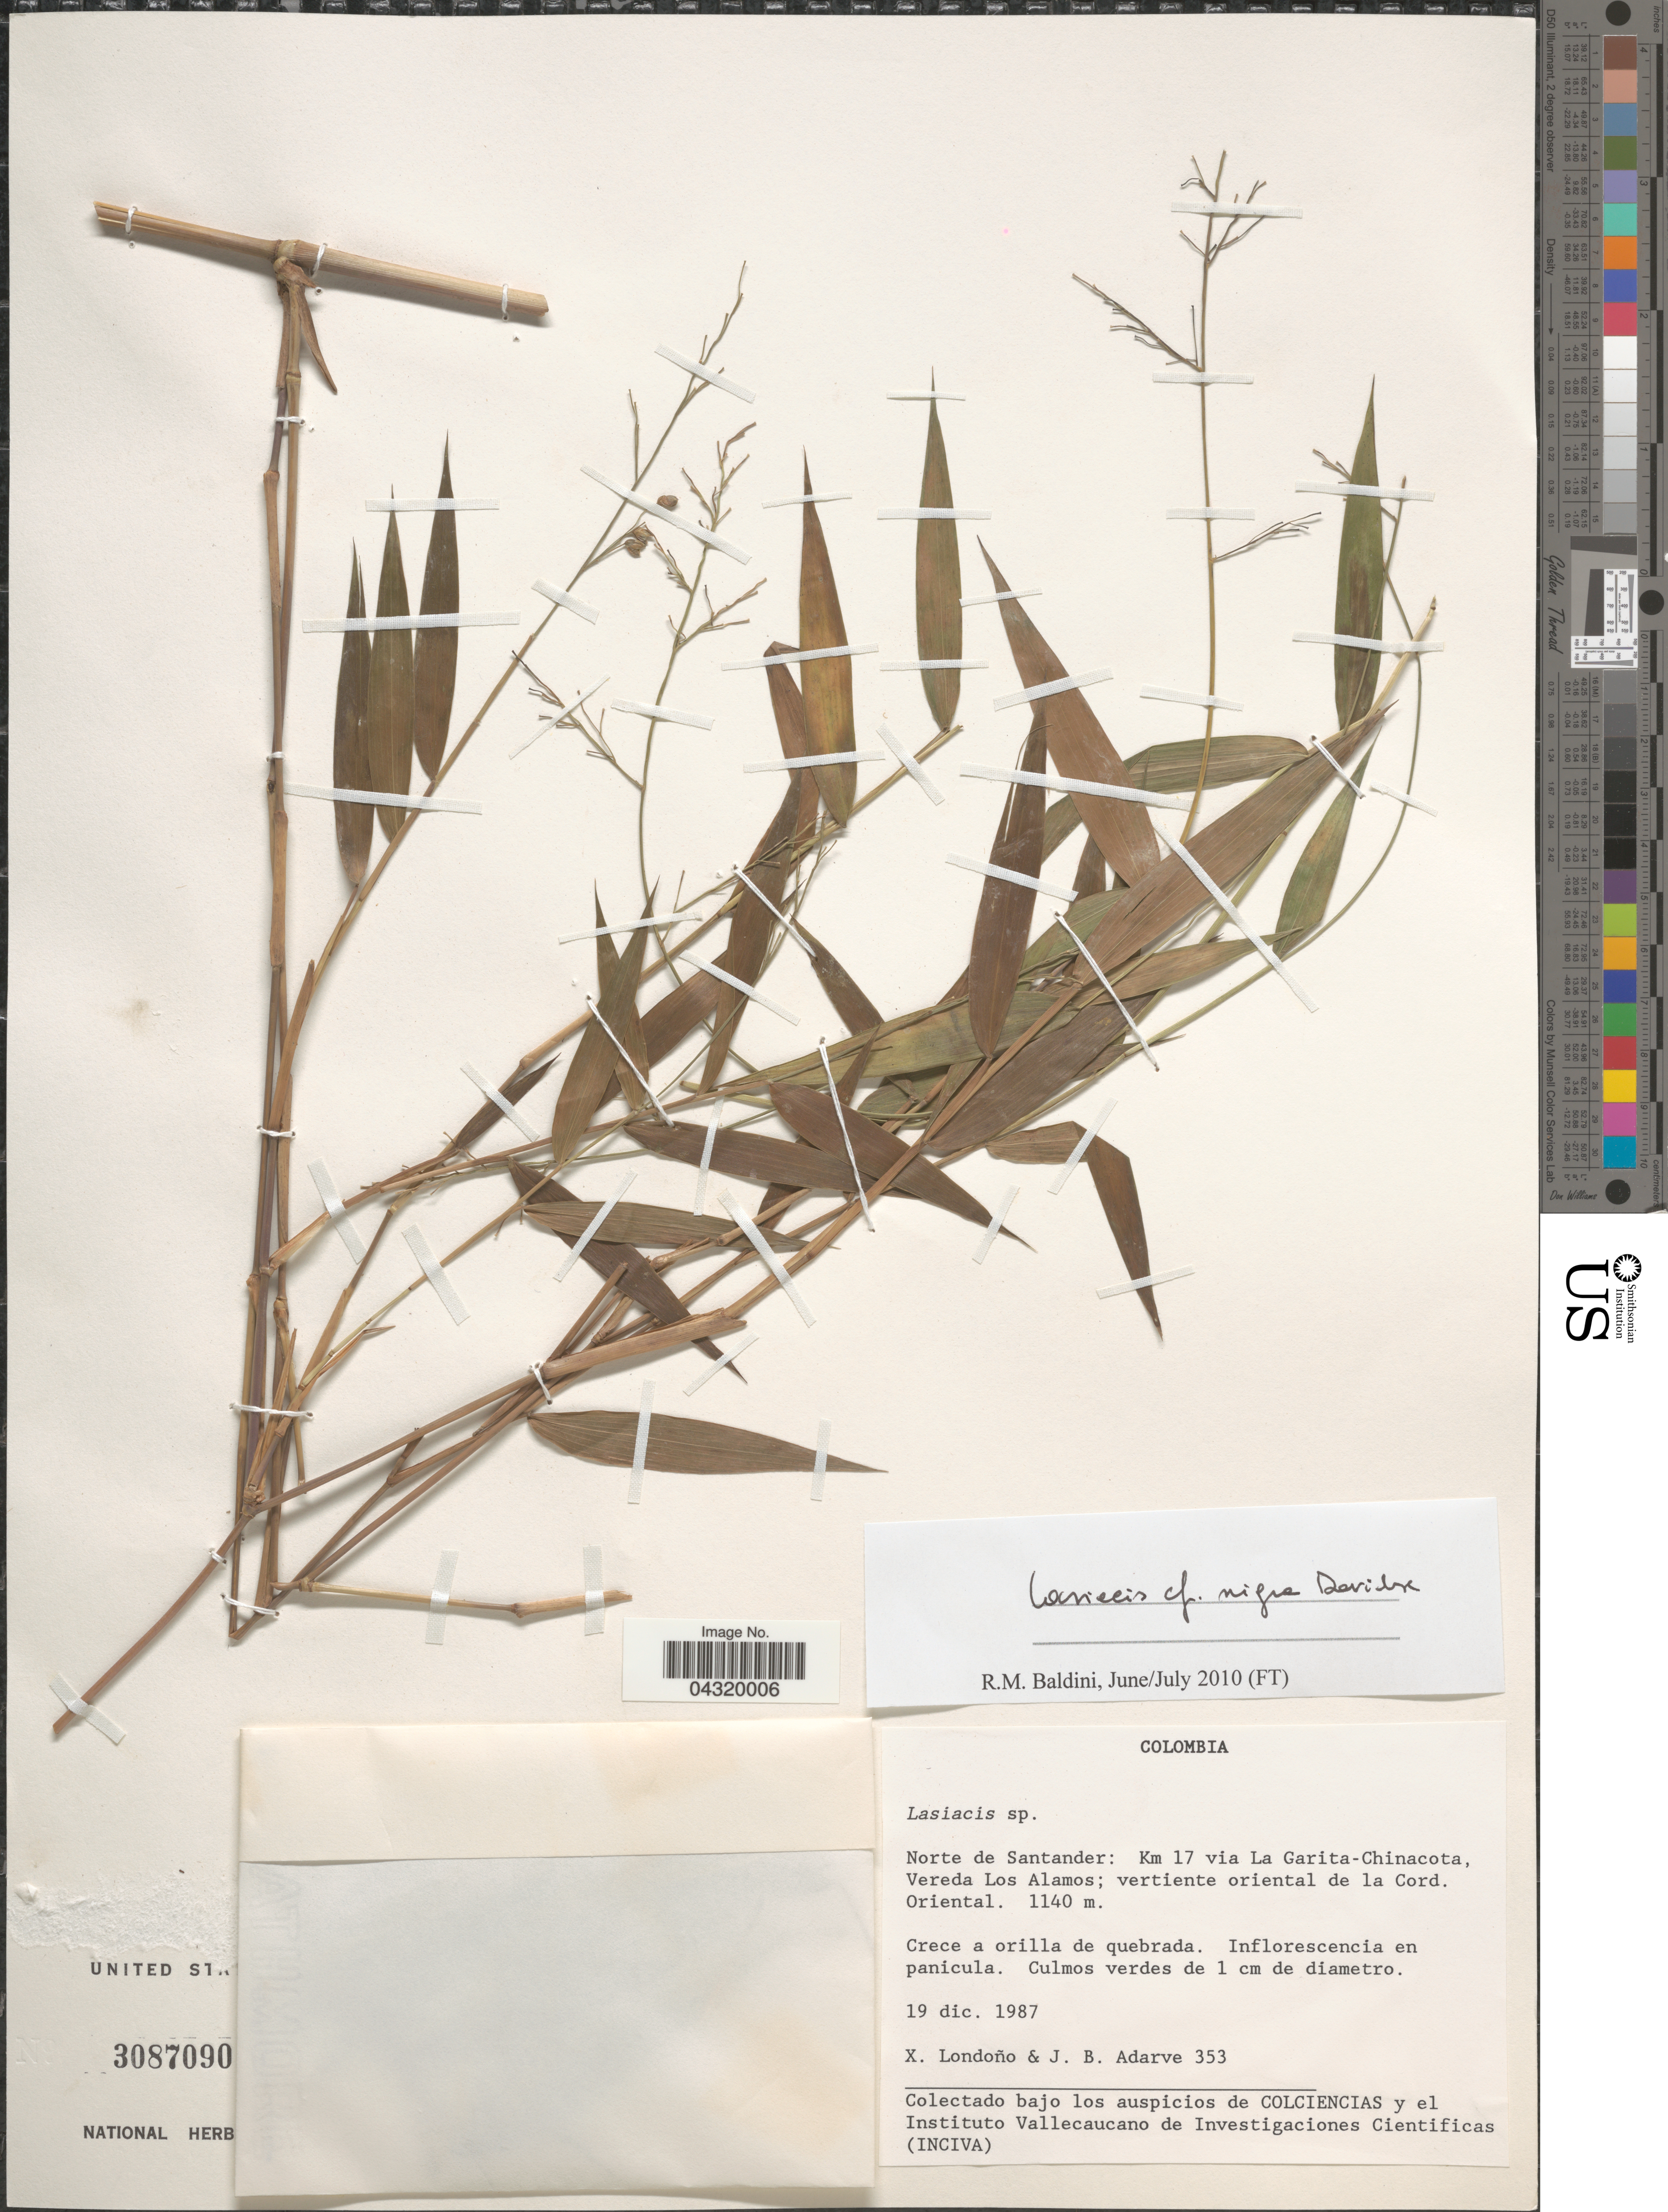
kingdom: Plantae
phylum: Tracheophyta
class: Liliopsida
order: Poales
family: Poaceae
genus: Lasiacis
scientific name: Lasiacis nigra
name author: Davidse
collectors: X. Londoño & J. B. Adarve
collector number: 353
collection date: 1987-12-19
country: Colombia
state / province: Norte de Santander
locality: Km 17 via La Garita-Chinacota, Vereda Los Alamos; vertiente oriental de la Cord. Oriental.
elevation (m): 1140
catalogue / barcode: US 3087090